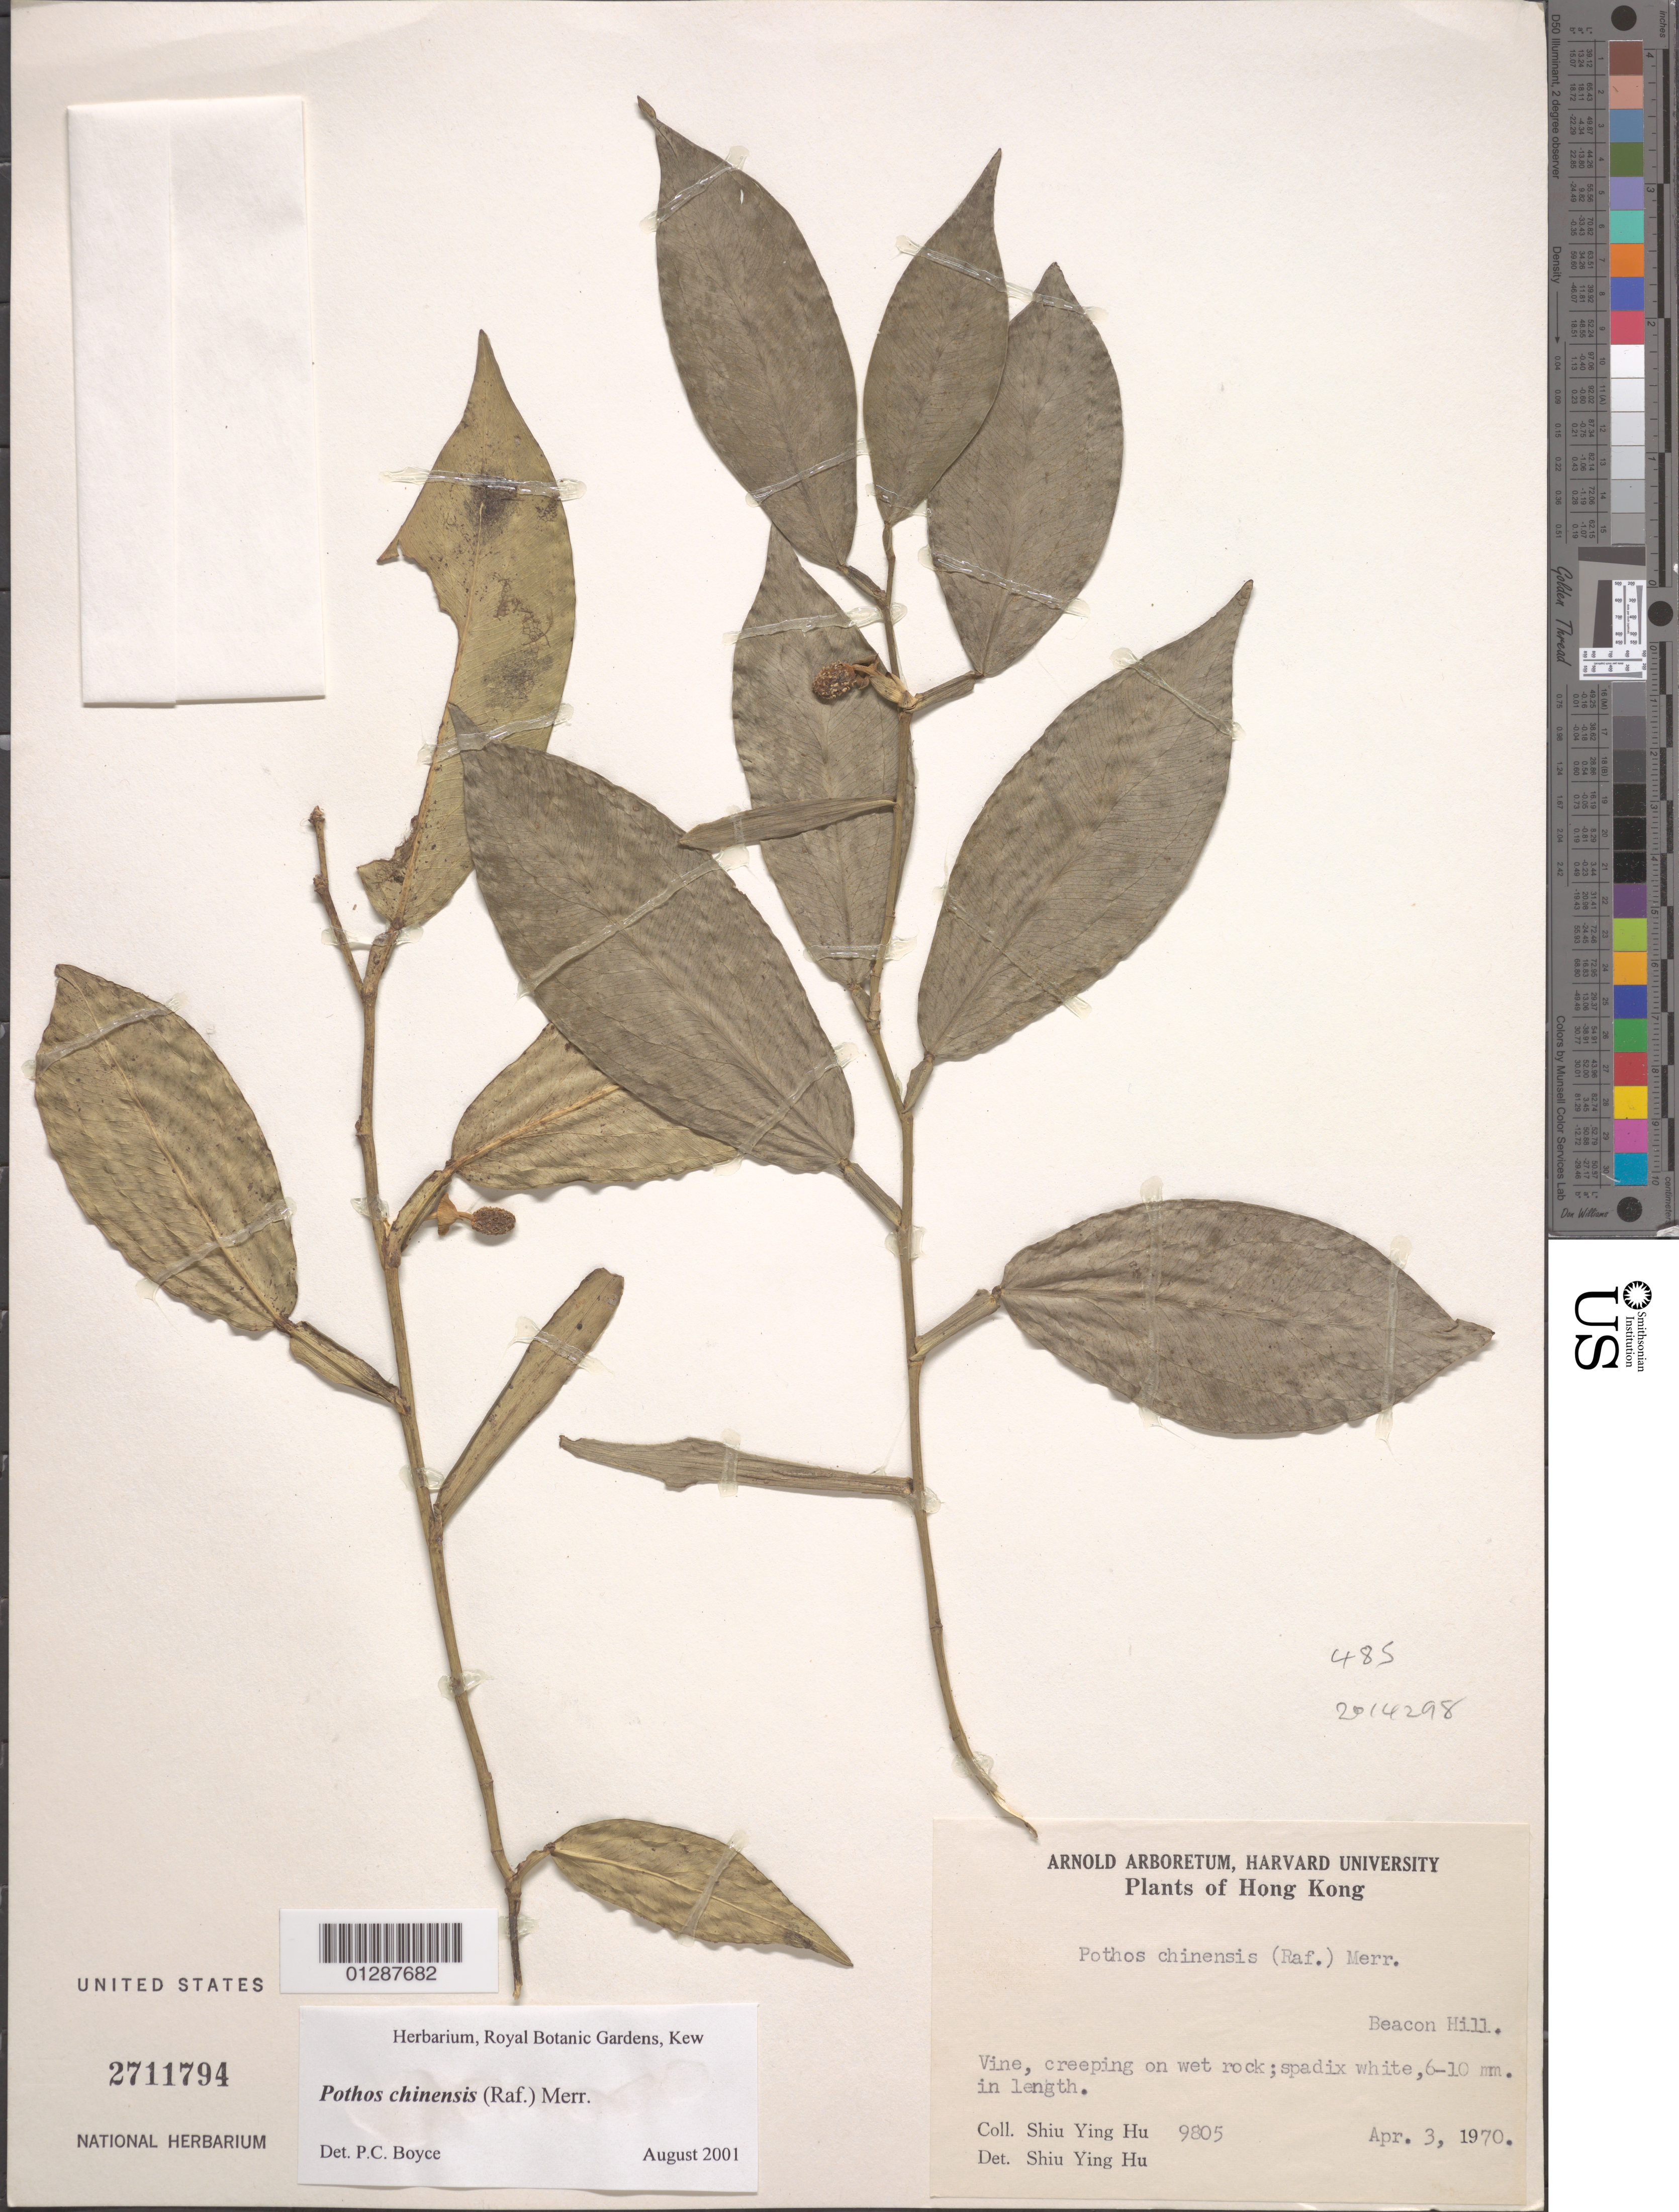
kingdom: Plantae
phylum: Tracheophyta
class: Liliopsida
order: Alismatales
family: Araceae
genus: Pothos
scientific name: Pothos chinensis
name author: (Raf.) Merr.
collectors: S. Y. Hu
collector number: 9805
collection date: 1970-04-03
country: China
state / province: Hong Kong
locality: Beacon Hill.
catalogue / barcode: US 2711794